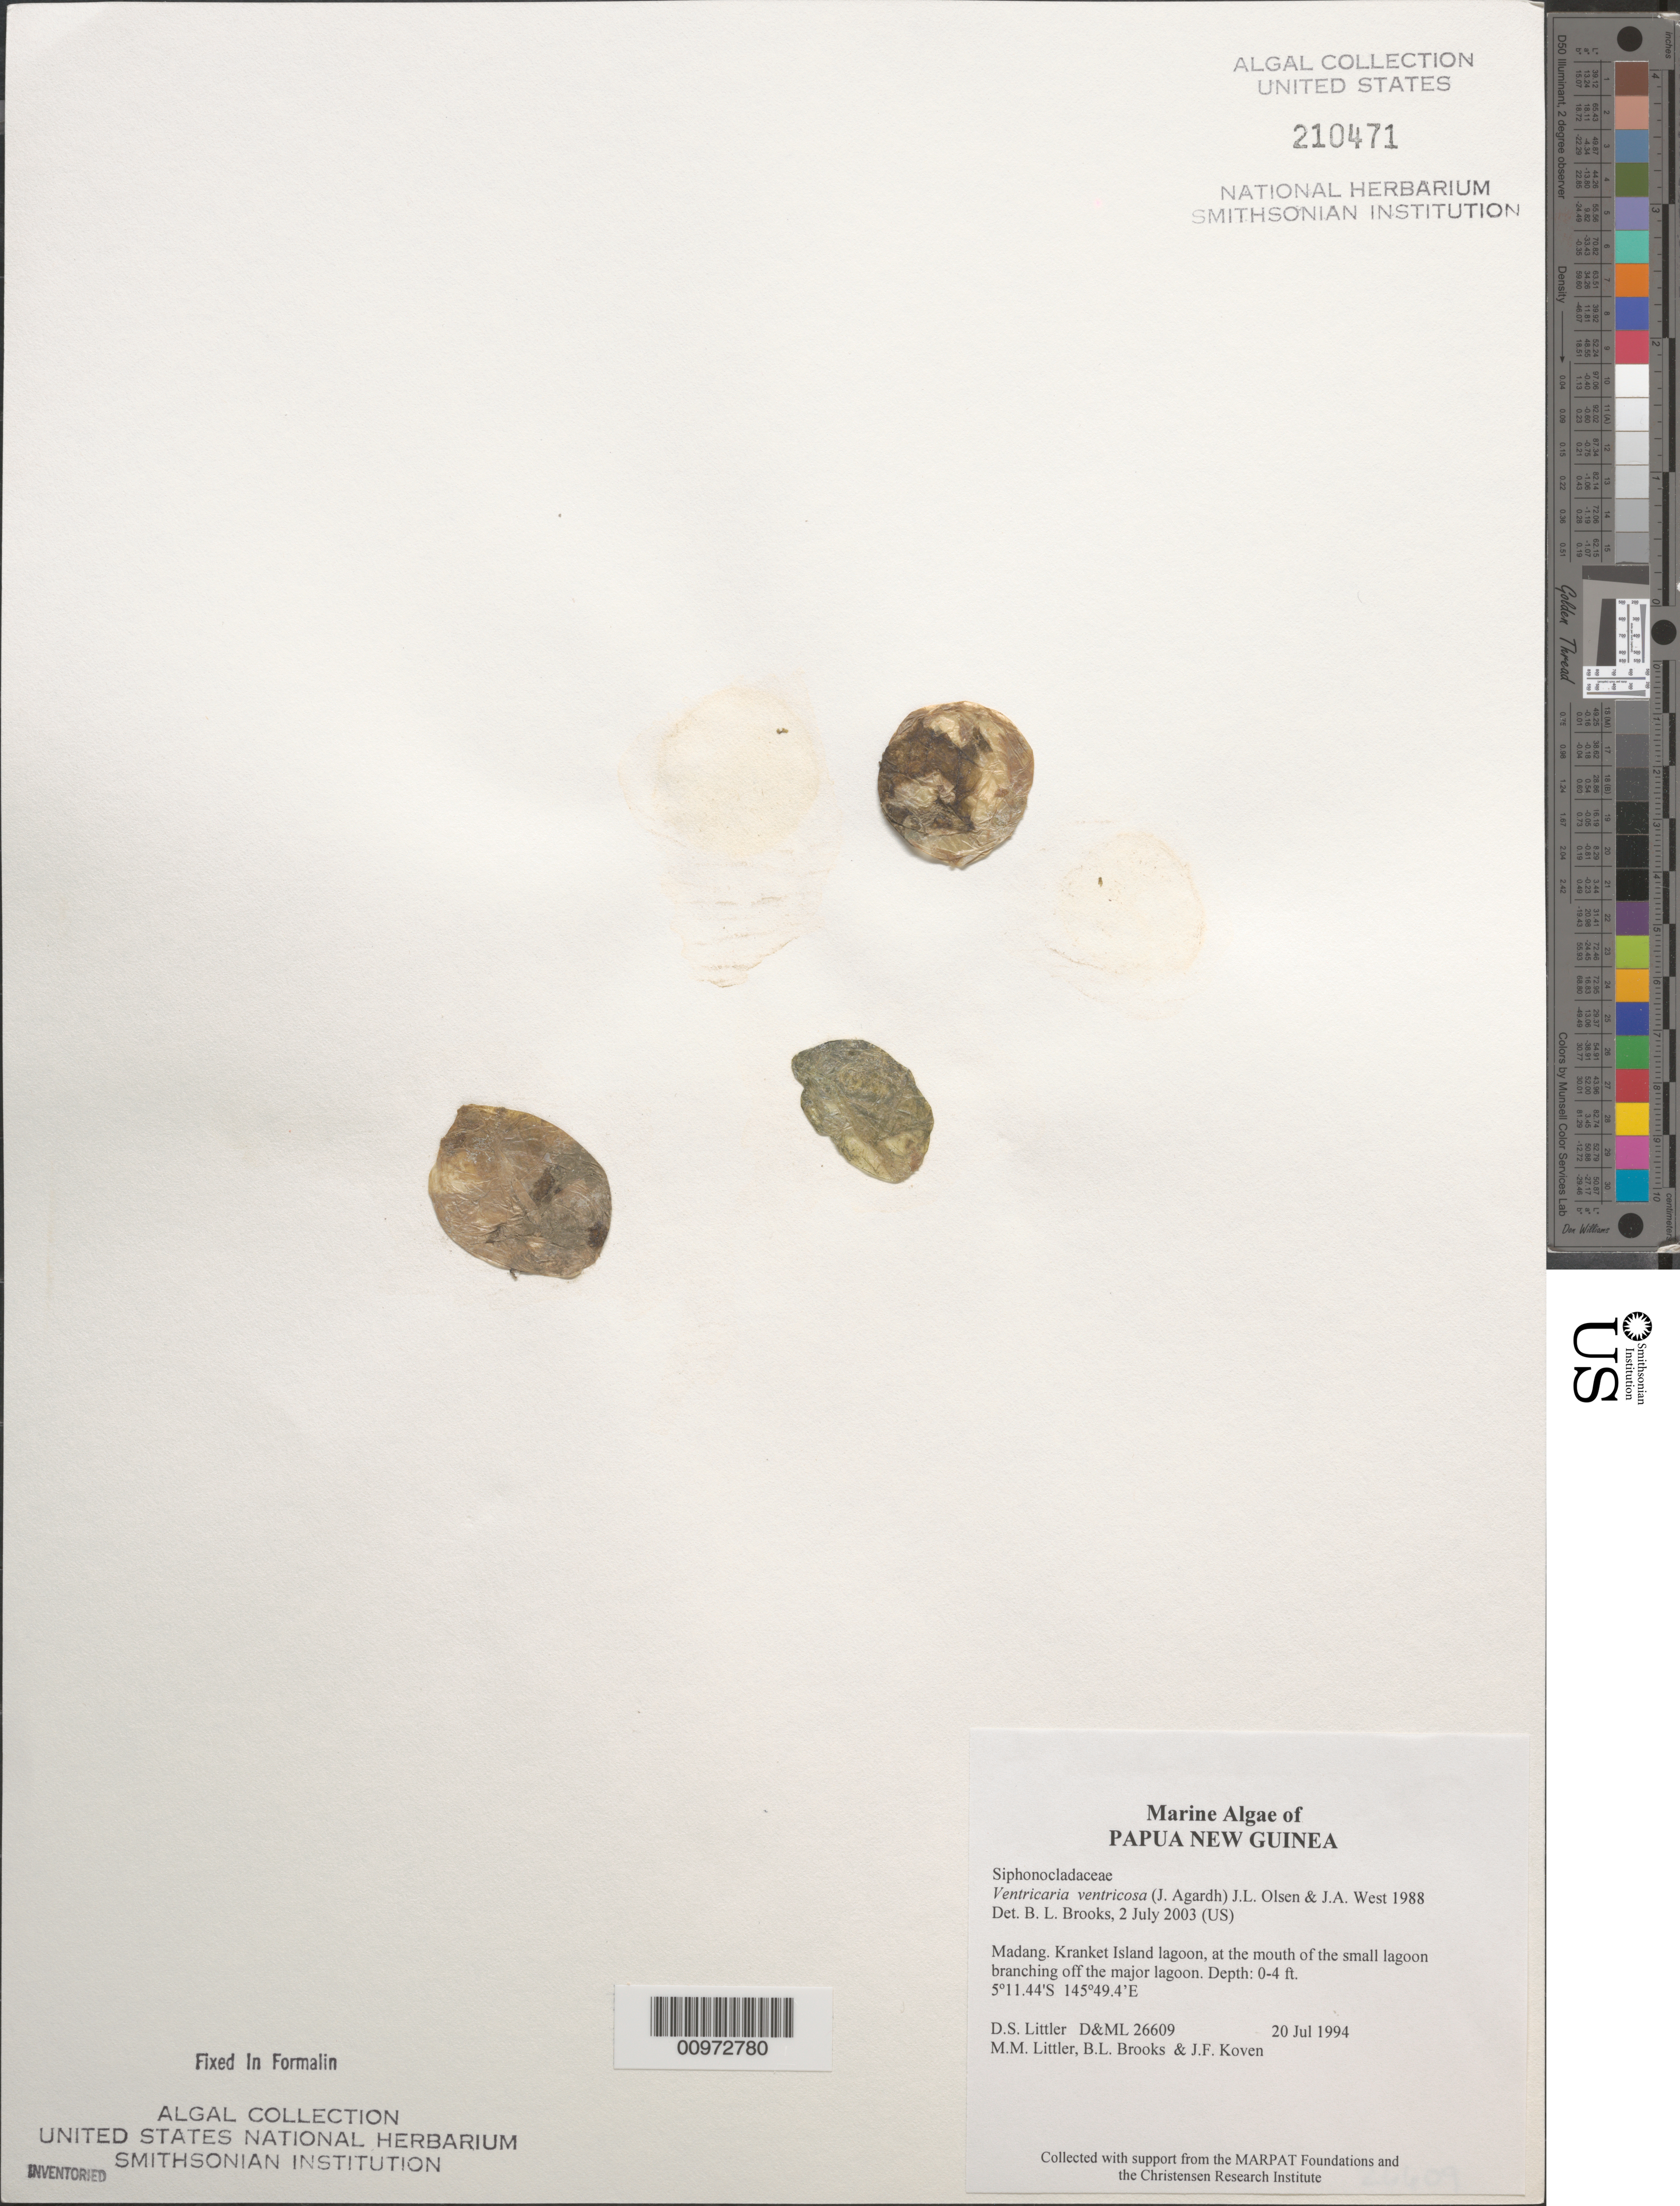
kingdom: Plantae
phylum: Chlorophyta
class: Ulvophyceae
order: Siphonocladales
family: Valoniaceae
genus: Valonia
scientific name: Valonia ventricosa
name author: J. Agardh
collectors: D. S. Littler, M. M. Littler, B. Brooks & J. Koven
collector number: D&ML 26609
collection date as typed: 20 Jul 1994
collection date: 1994-07-20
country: Papua New Guinea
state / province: Madang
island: Kranket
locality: Kranket Island lagoon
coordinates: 5 11.44'S, 145 49.4'E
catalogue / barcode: US 210471